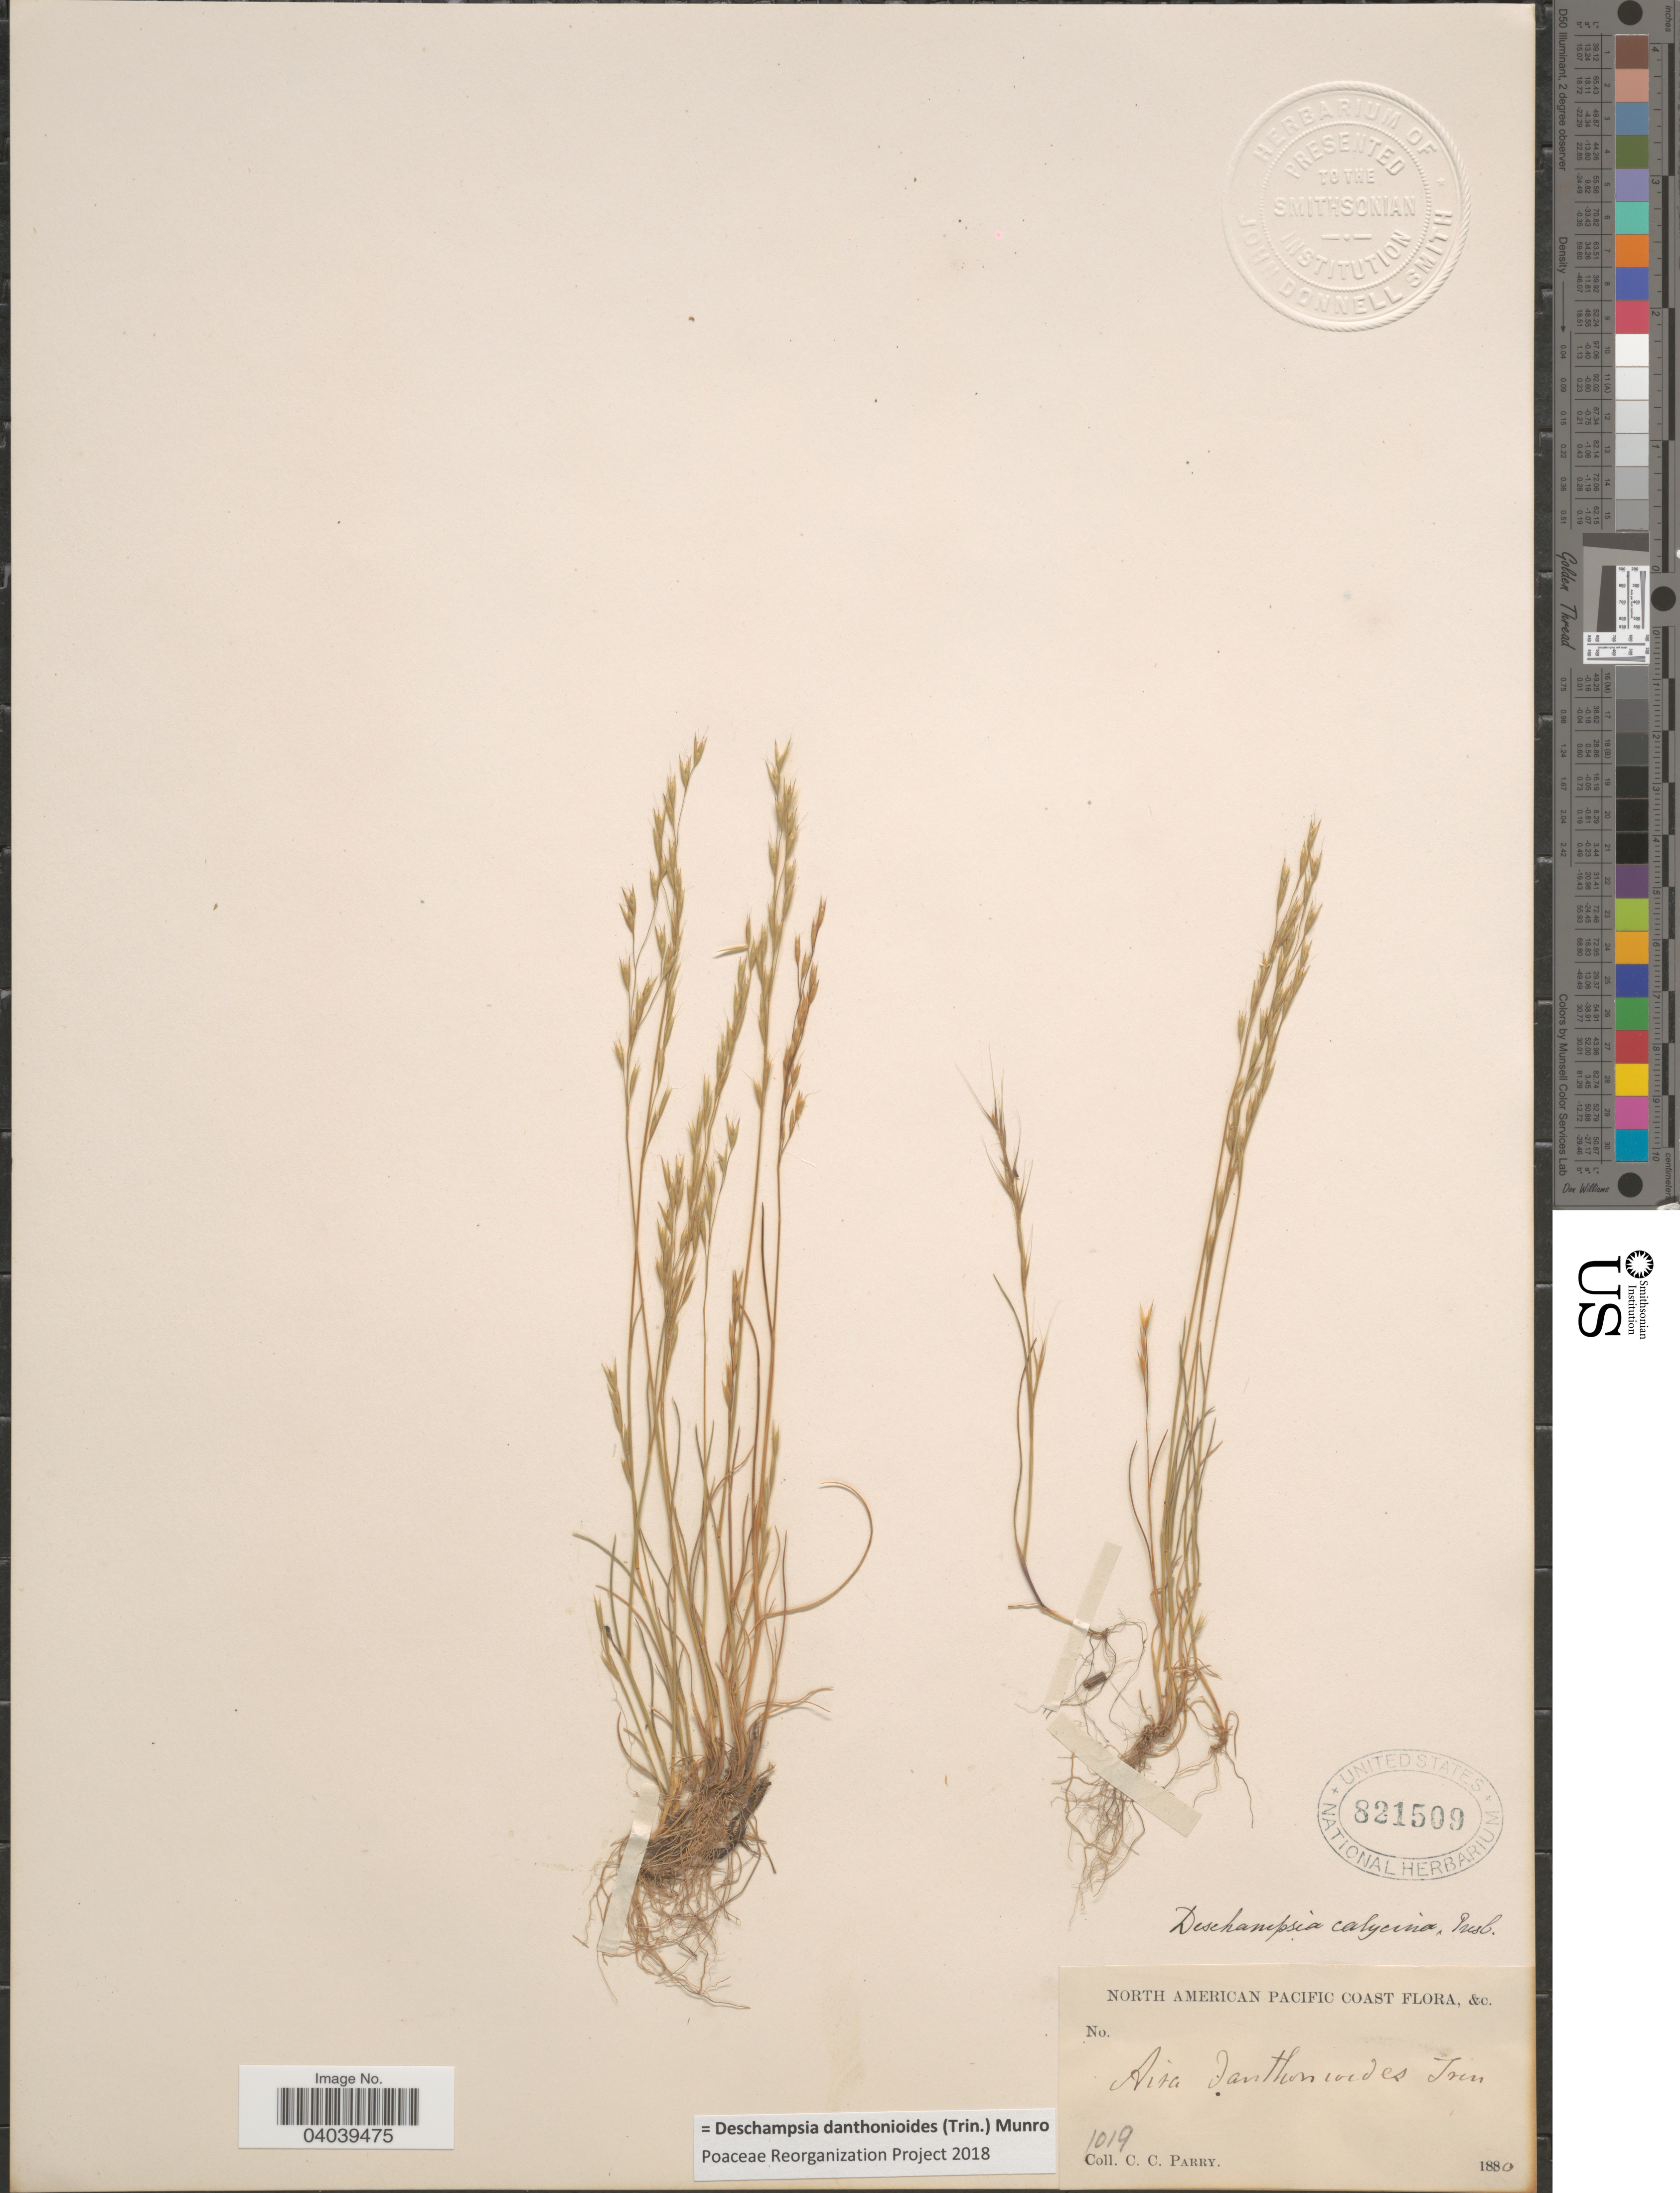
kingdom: Plantae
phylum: Tracheophyta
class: Liliopsida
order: Poales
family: Poaceae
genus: Deschampsia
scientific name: Deschampsia danthonioides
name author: (Trin.) Munro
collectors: C. C. Parry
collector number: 1019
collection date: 1880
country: United States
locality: North American Pacific Coast.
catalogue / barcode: US 821509